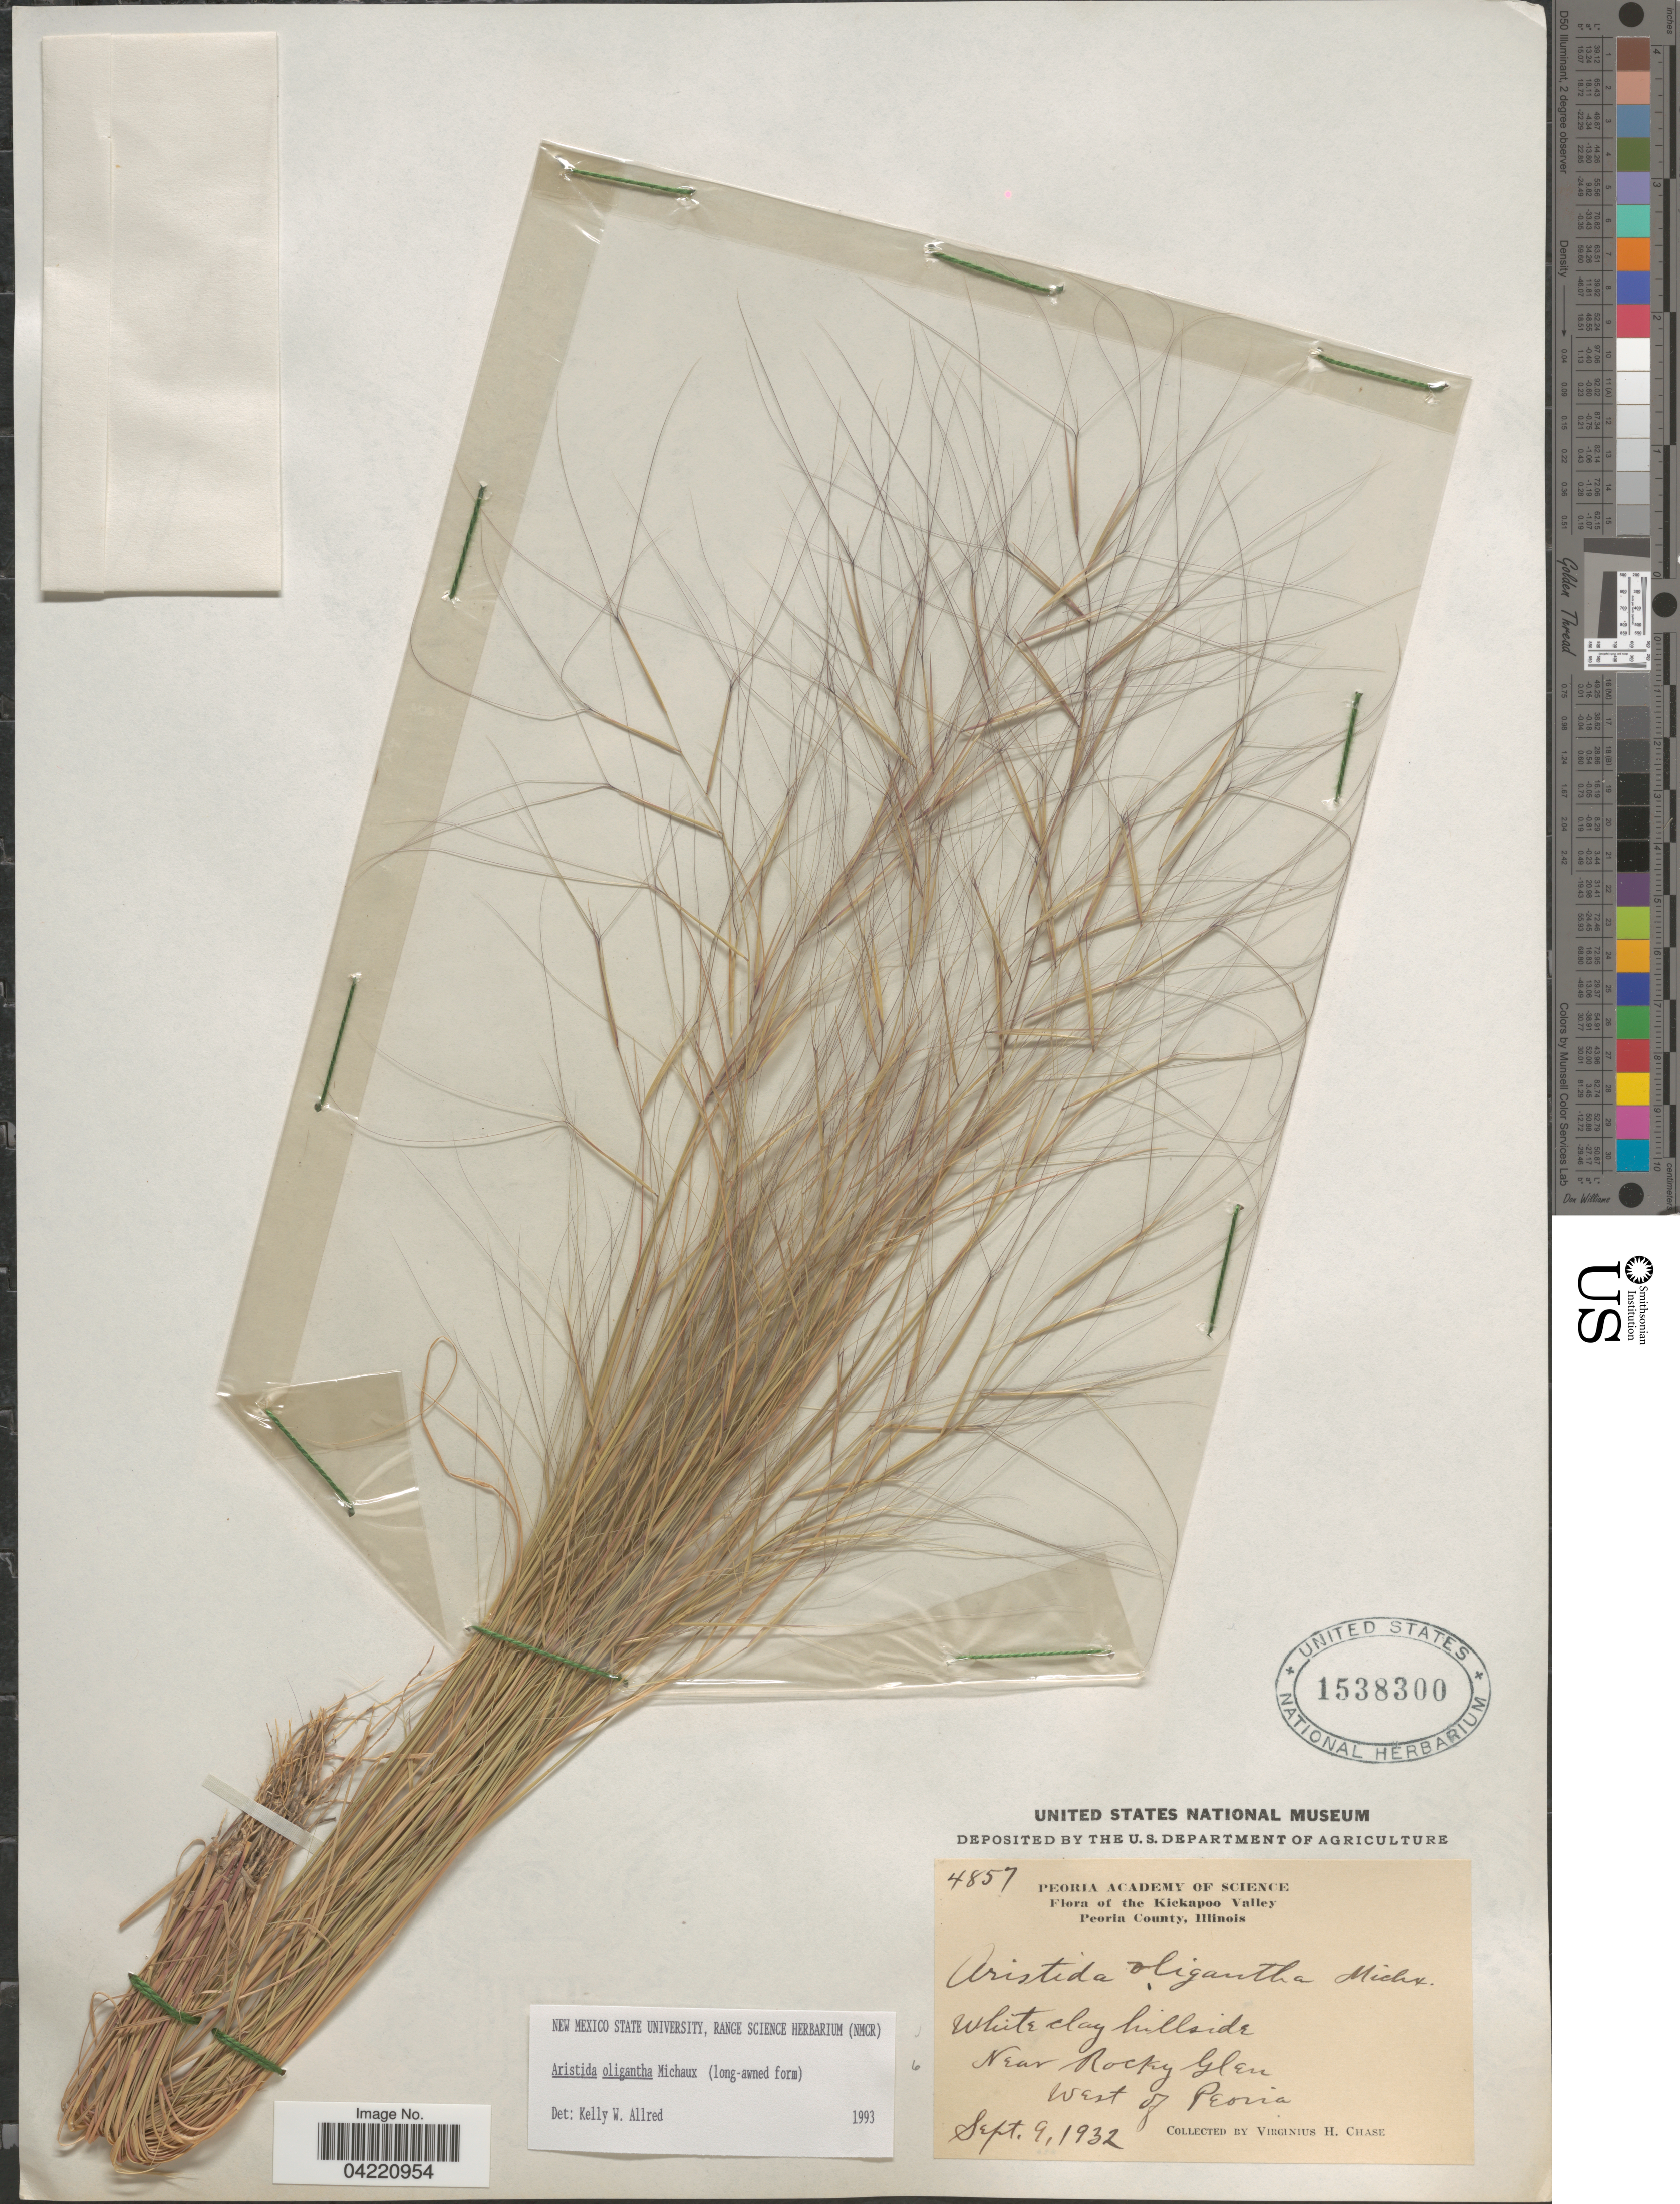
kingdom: Plantae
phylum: Tracheophyta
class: Liliopsida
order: Poales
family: Poaceae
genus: Aristida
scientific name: Aristida oligantha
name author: Michx.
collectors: V. H. Chase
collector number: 4857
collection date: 1932-09-09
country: United States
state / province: Illinois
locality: Kickapoo Valley. Peoria County. White clay hillside. Near Rocky Glen. West of Peoria.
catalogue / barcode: US 1538300